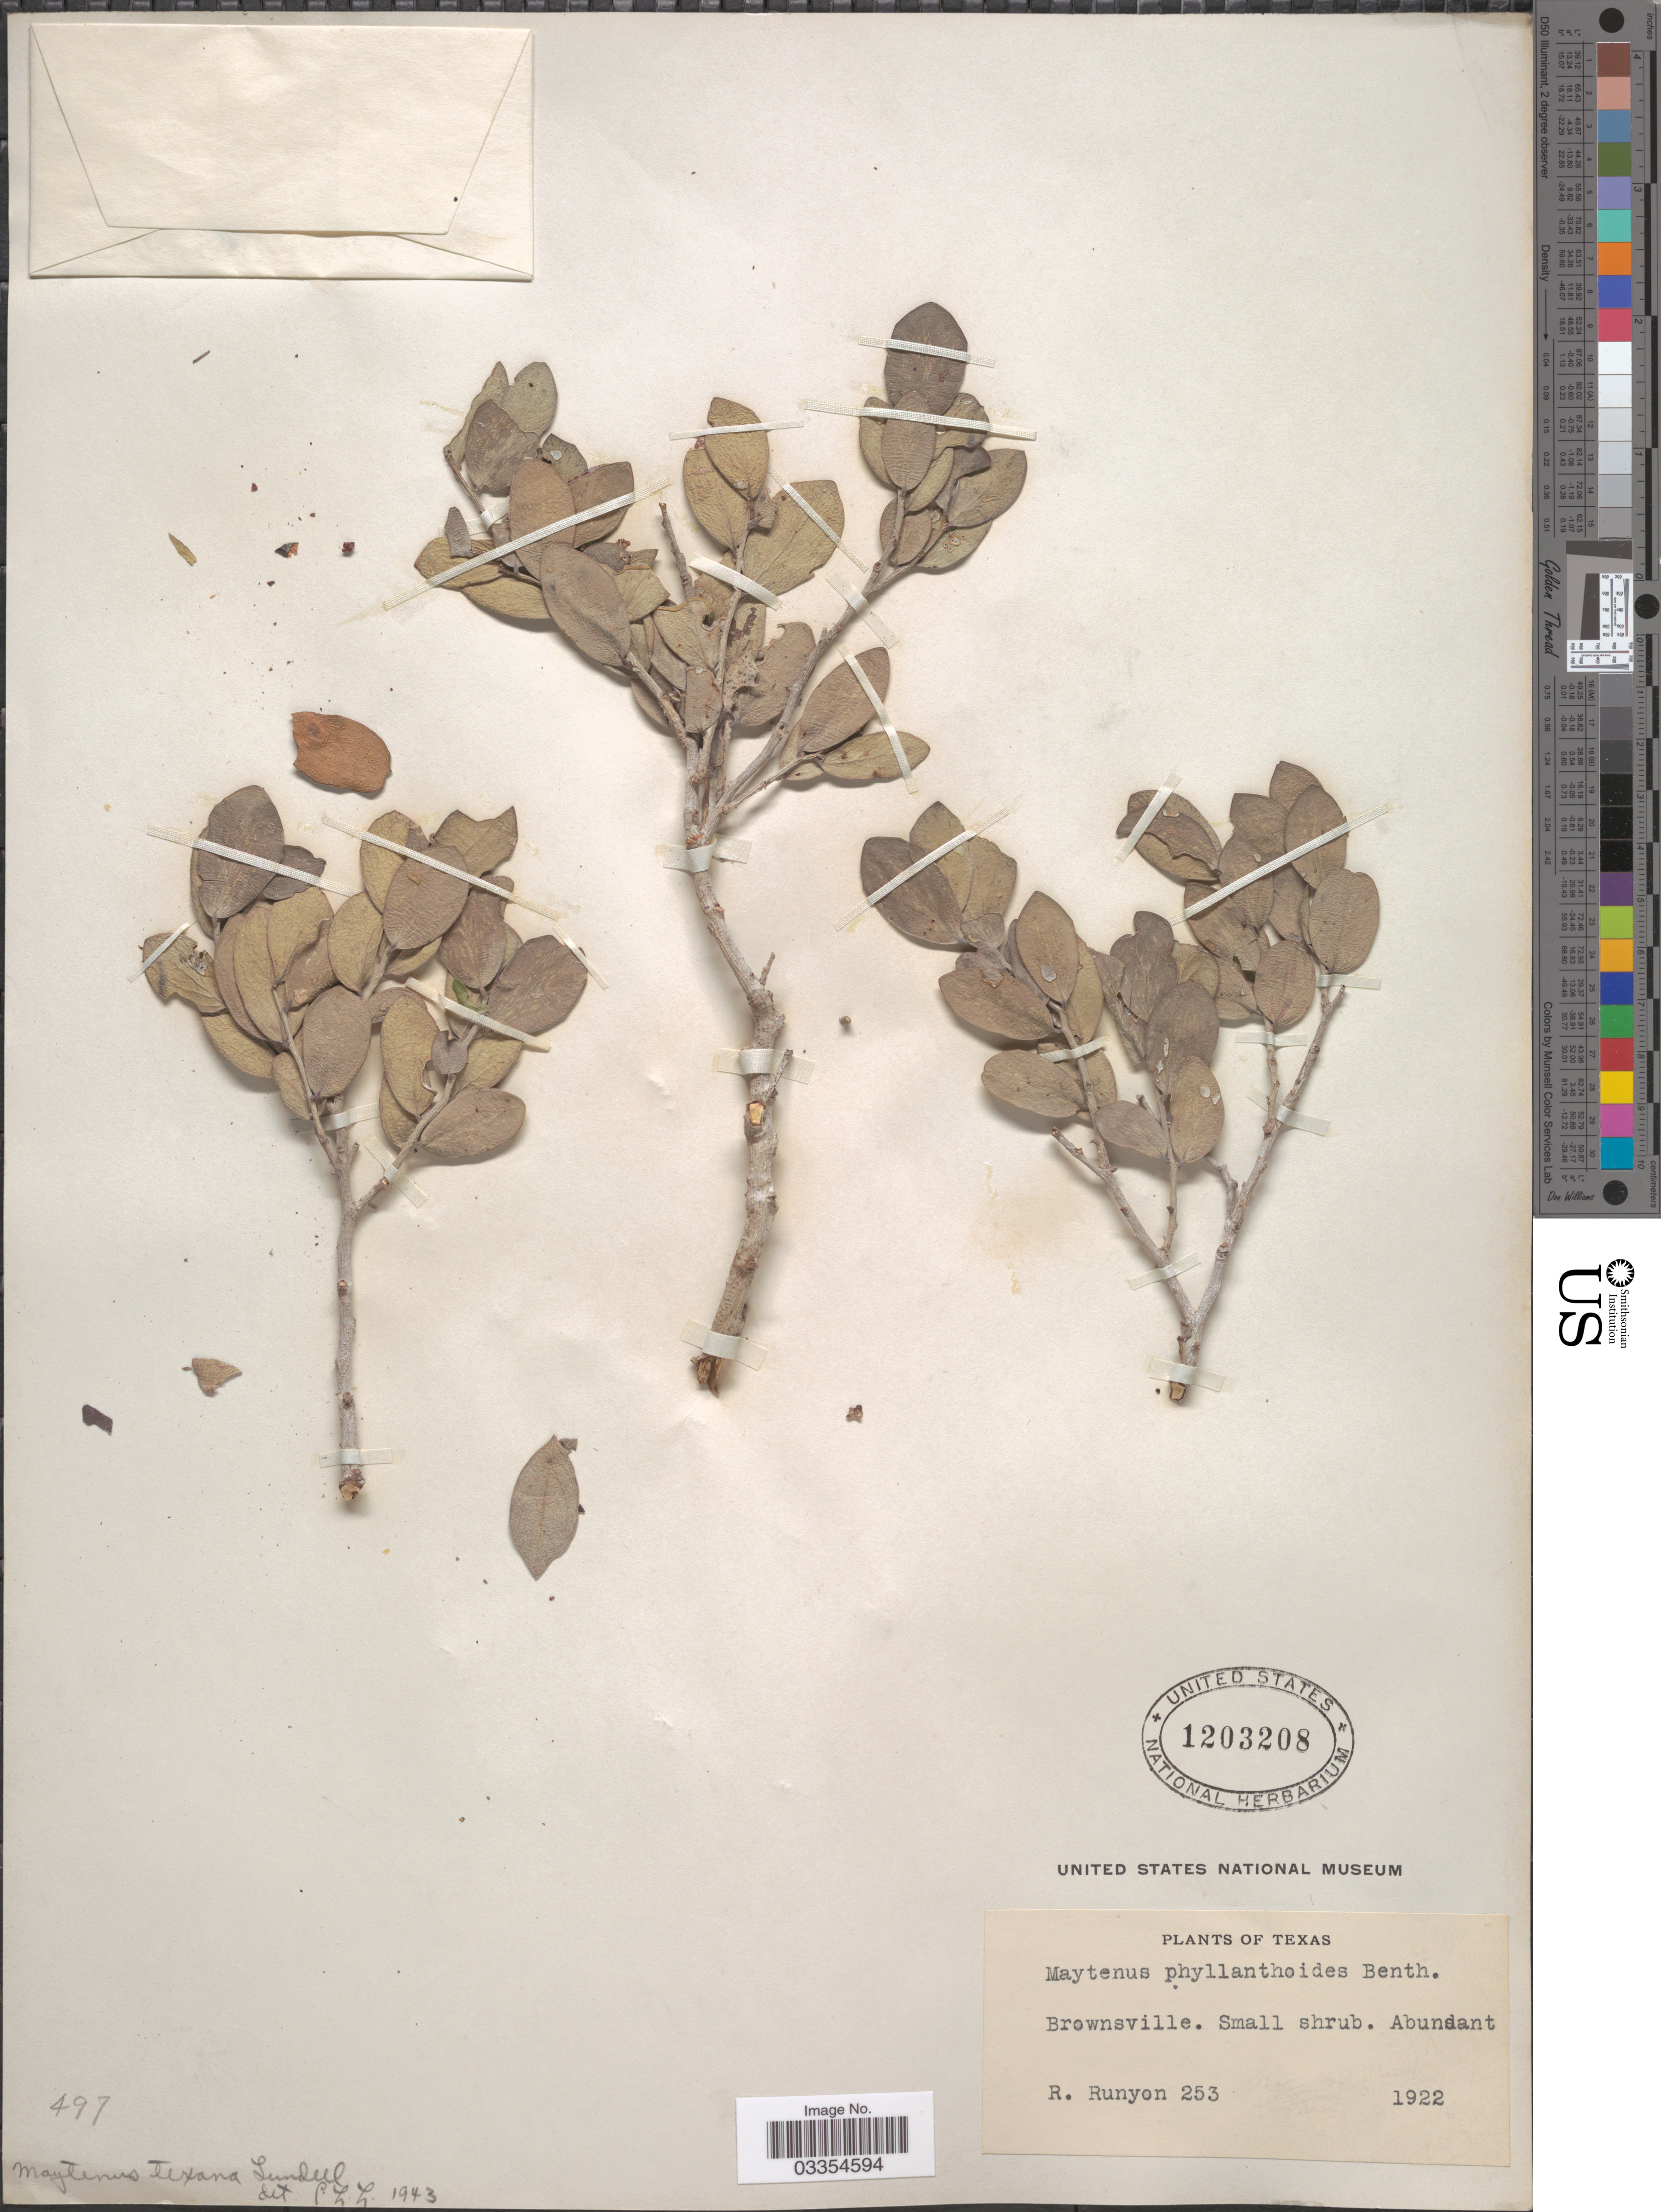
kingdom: Plantae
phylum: Tracheophyta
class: Magnoliopsida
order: Celastrales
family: Celastraceae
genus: Tricerma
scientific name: Tricerma texanum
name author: (Lundell) Lundell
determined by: Strong, Mark T., (BOT), Smithsonian Institution - National Museum of Natural History (UNITED STATES)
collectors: R. Runyon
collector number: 253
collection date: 1922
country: United States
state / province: Texas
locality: Borwnsville.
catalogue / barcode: US 1203208